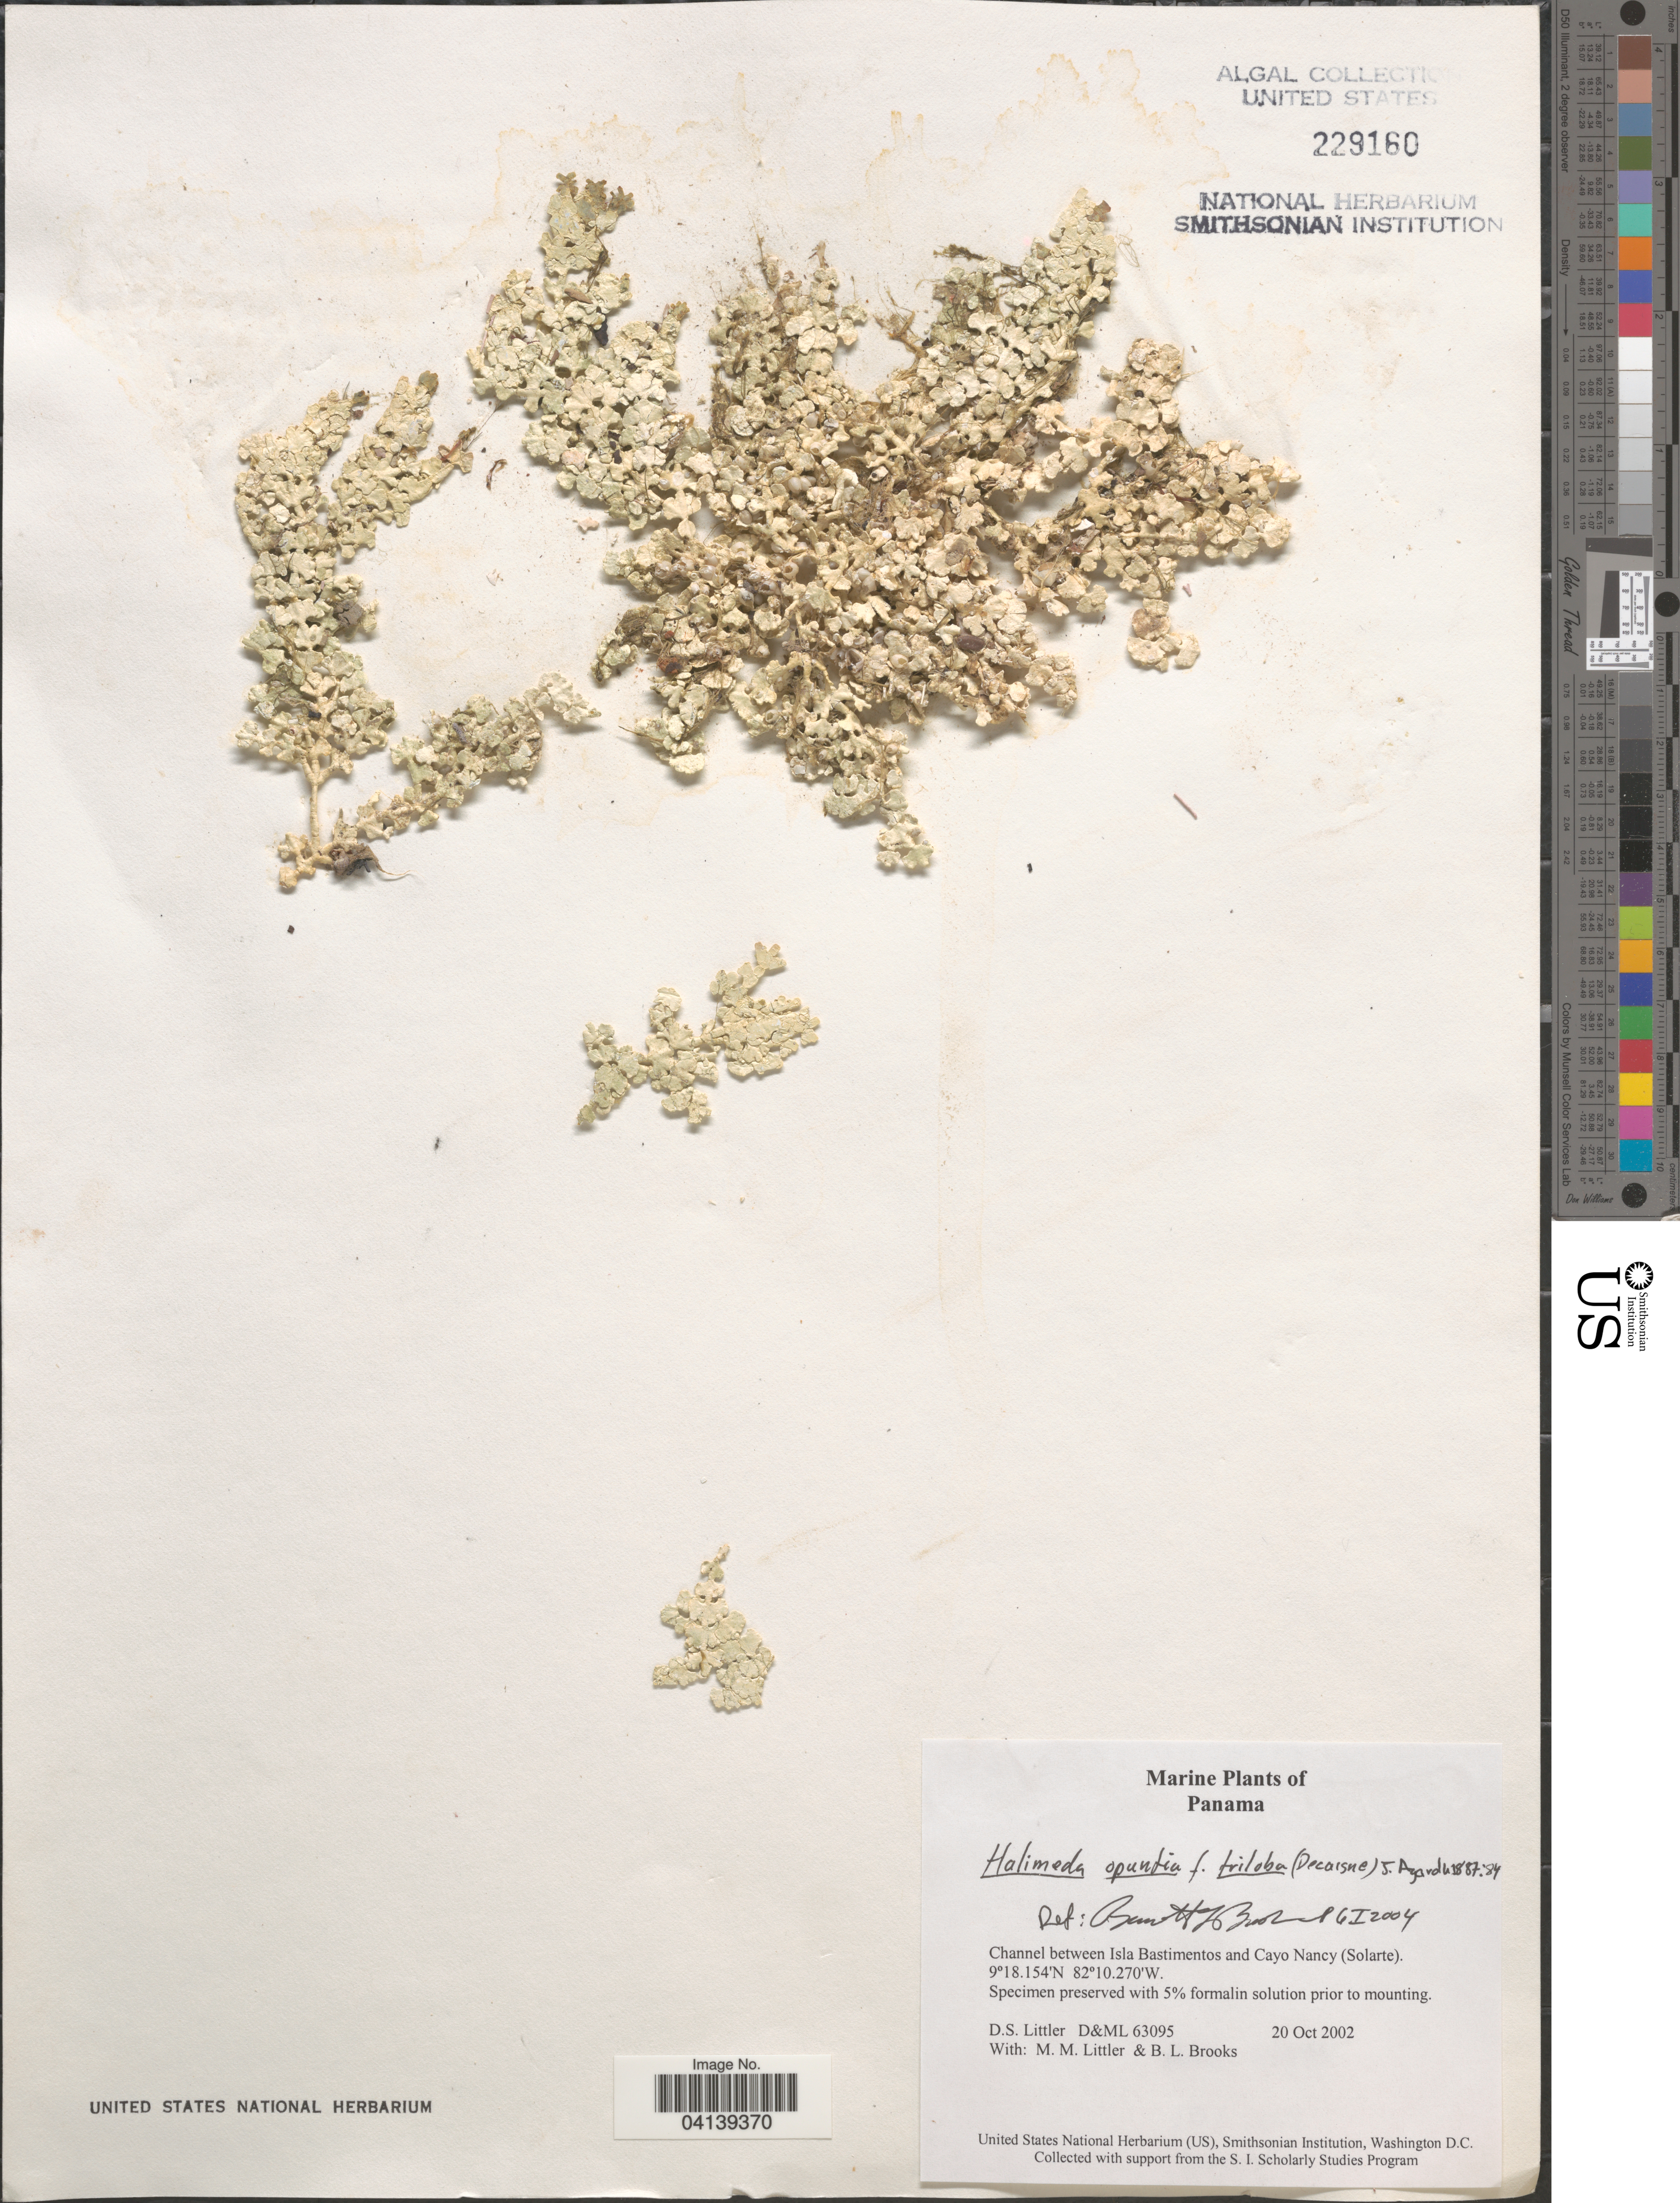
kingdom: Plantae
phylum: Chlorophyta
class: Ulvophyceae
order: Bryopsidales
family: Halimedaceae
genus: Halimeda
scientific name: Halimeda opuntia f. triloba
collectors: D. S. Littler & B. Brooks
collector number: D&ML63095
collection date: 2002-10-20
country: Panama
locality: Channel between Isla Bastimentos and Cayo Nancy (Solarte).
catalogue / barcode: US 229160